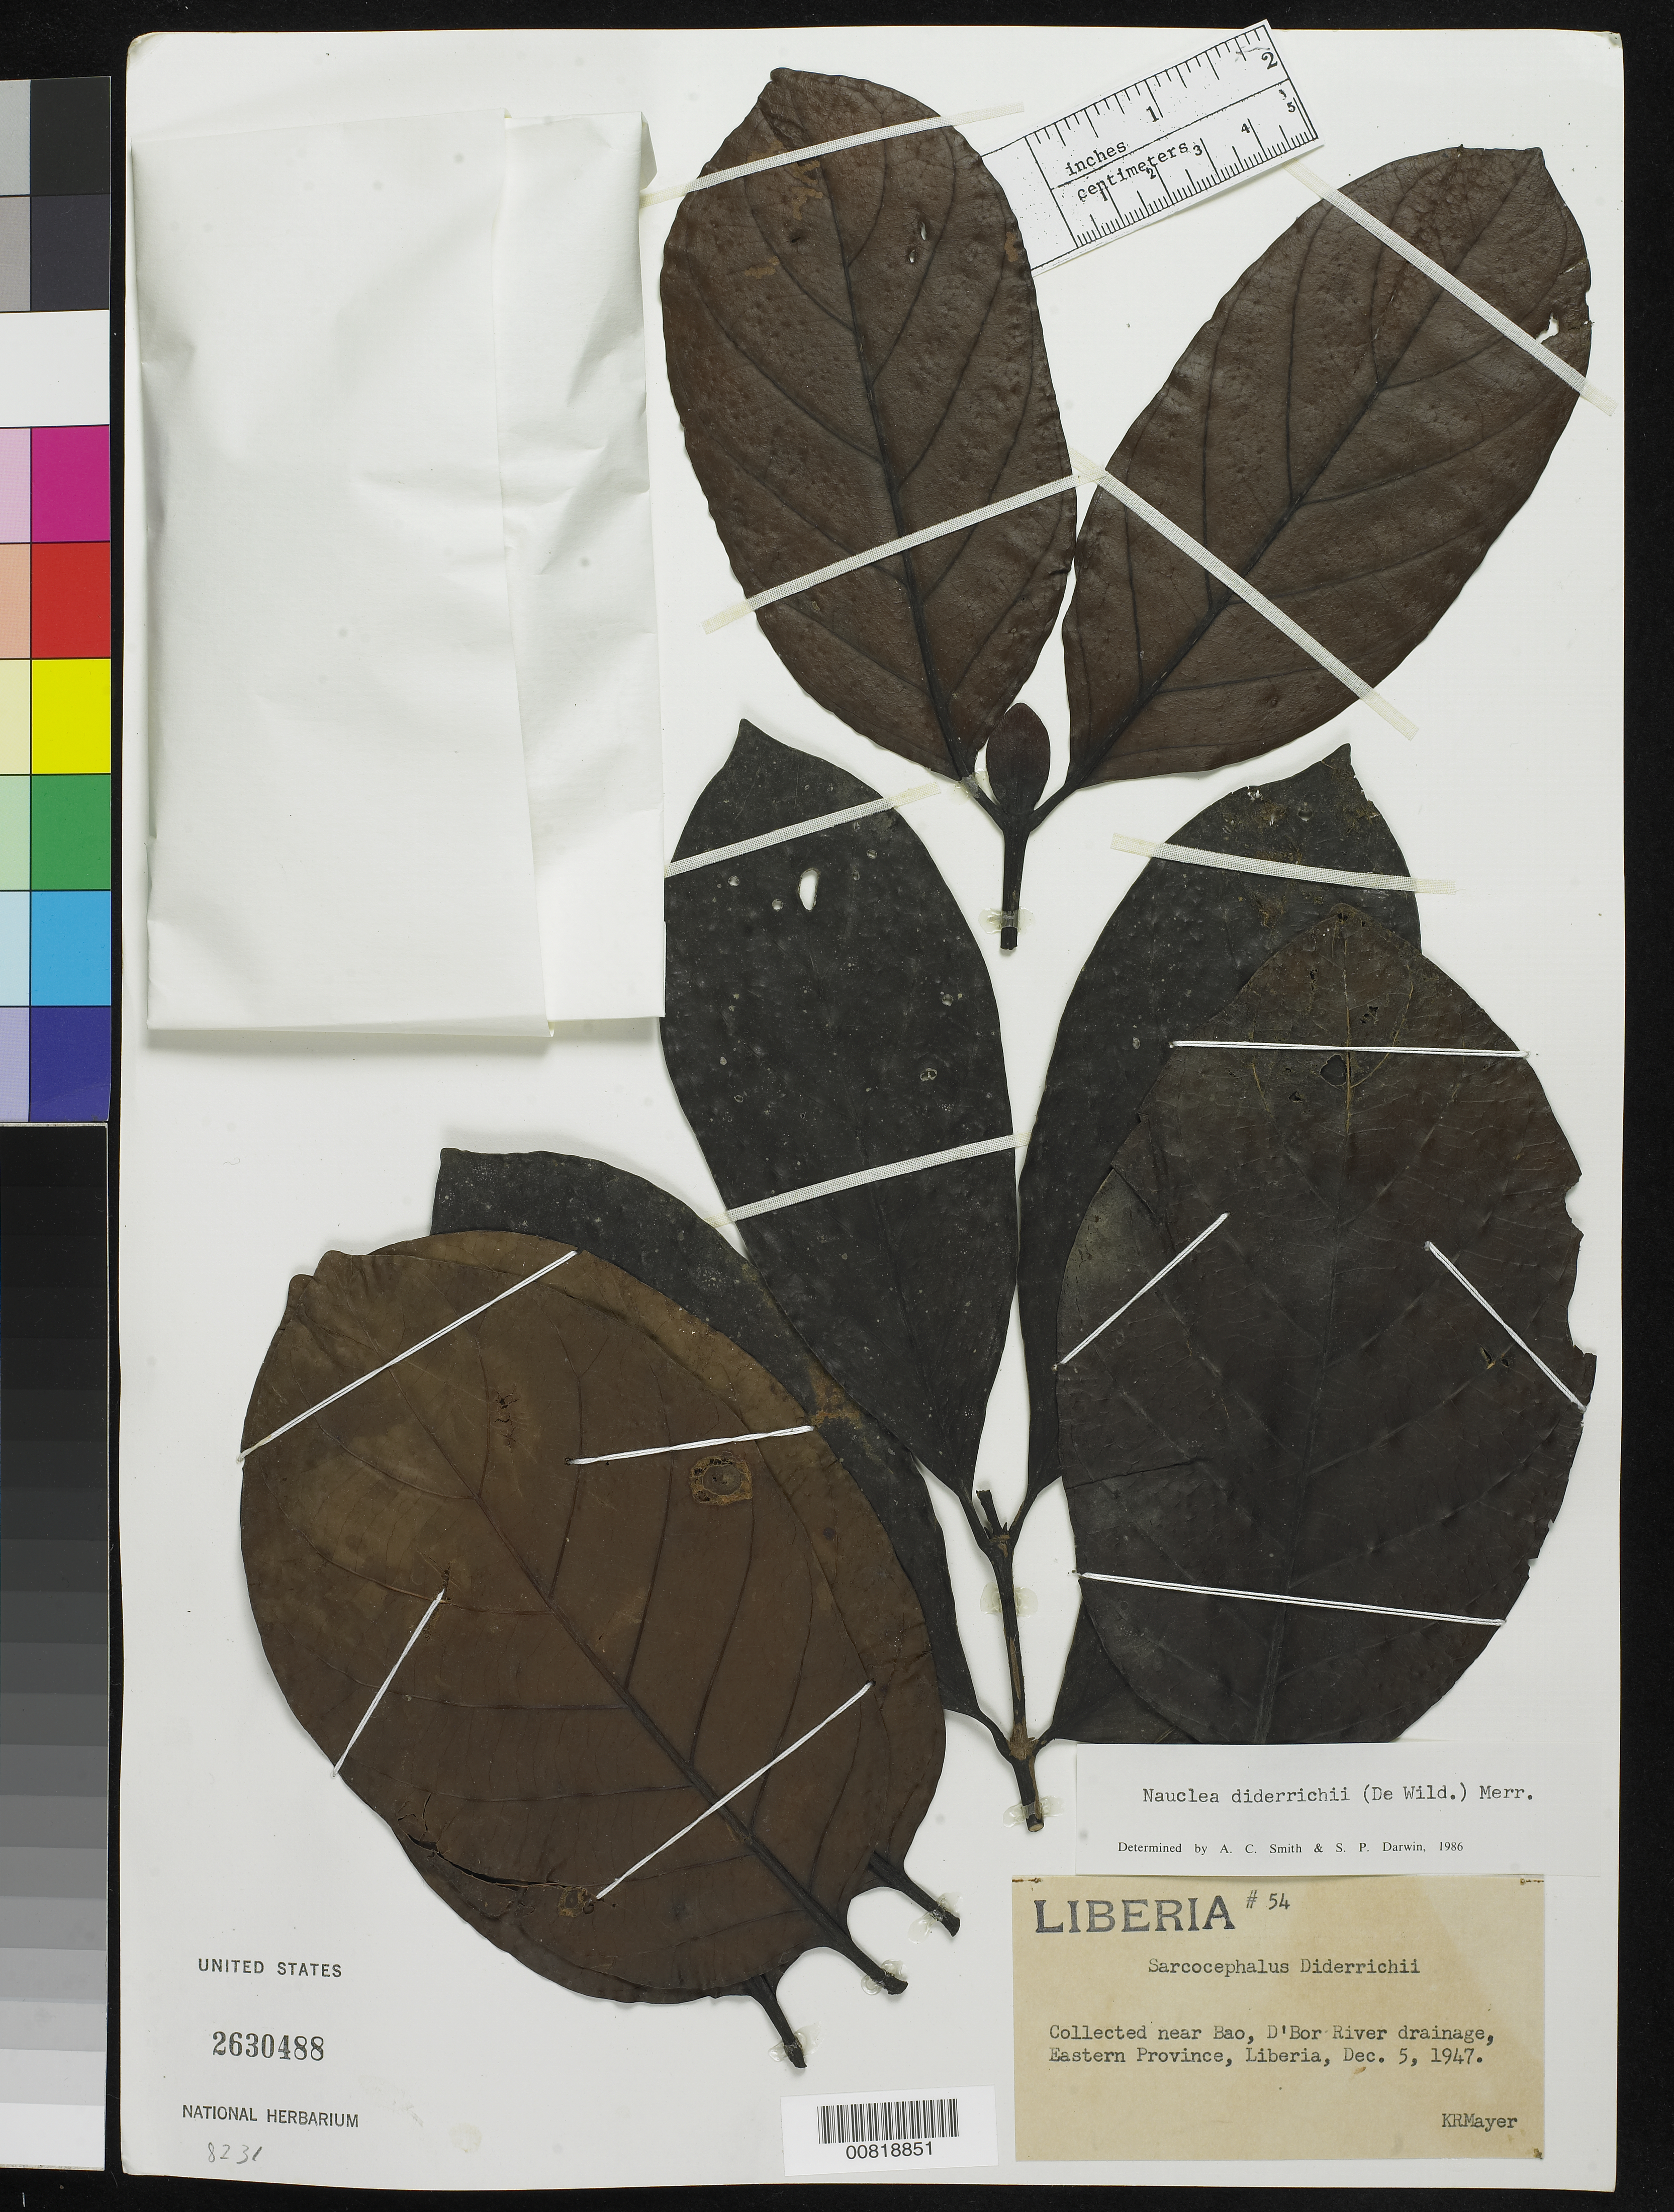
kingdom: Plantae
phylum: Tracheophyta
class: Magnoliopsida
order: Gentianales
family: Rubiaceae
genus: Nauclea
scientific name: Nauclea diderrichii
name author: (De Wild.) Merr.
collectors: K. R. Mayer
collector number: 54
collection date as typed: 5 Dec 1947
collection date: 1947-12-05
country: Liberia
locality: Eastern Province: D'Bor River drainage, near Bao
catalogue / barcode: US 2630488